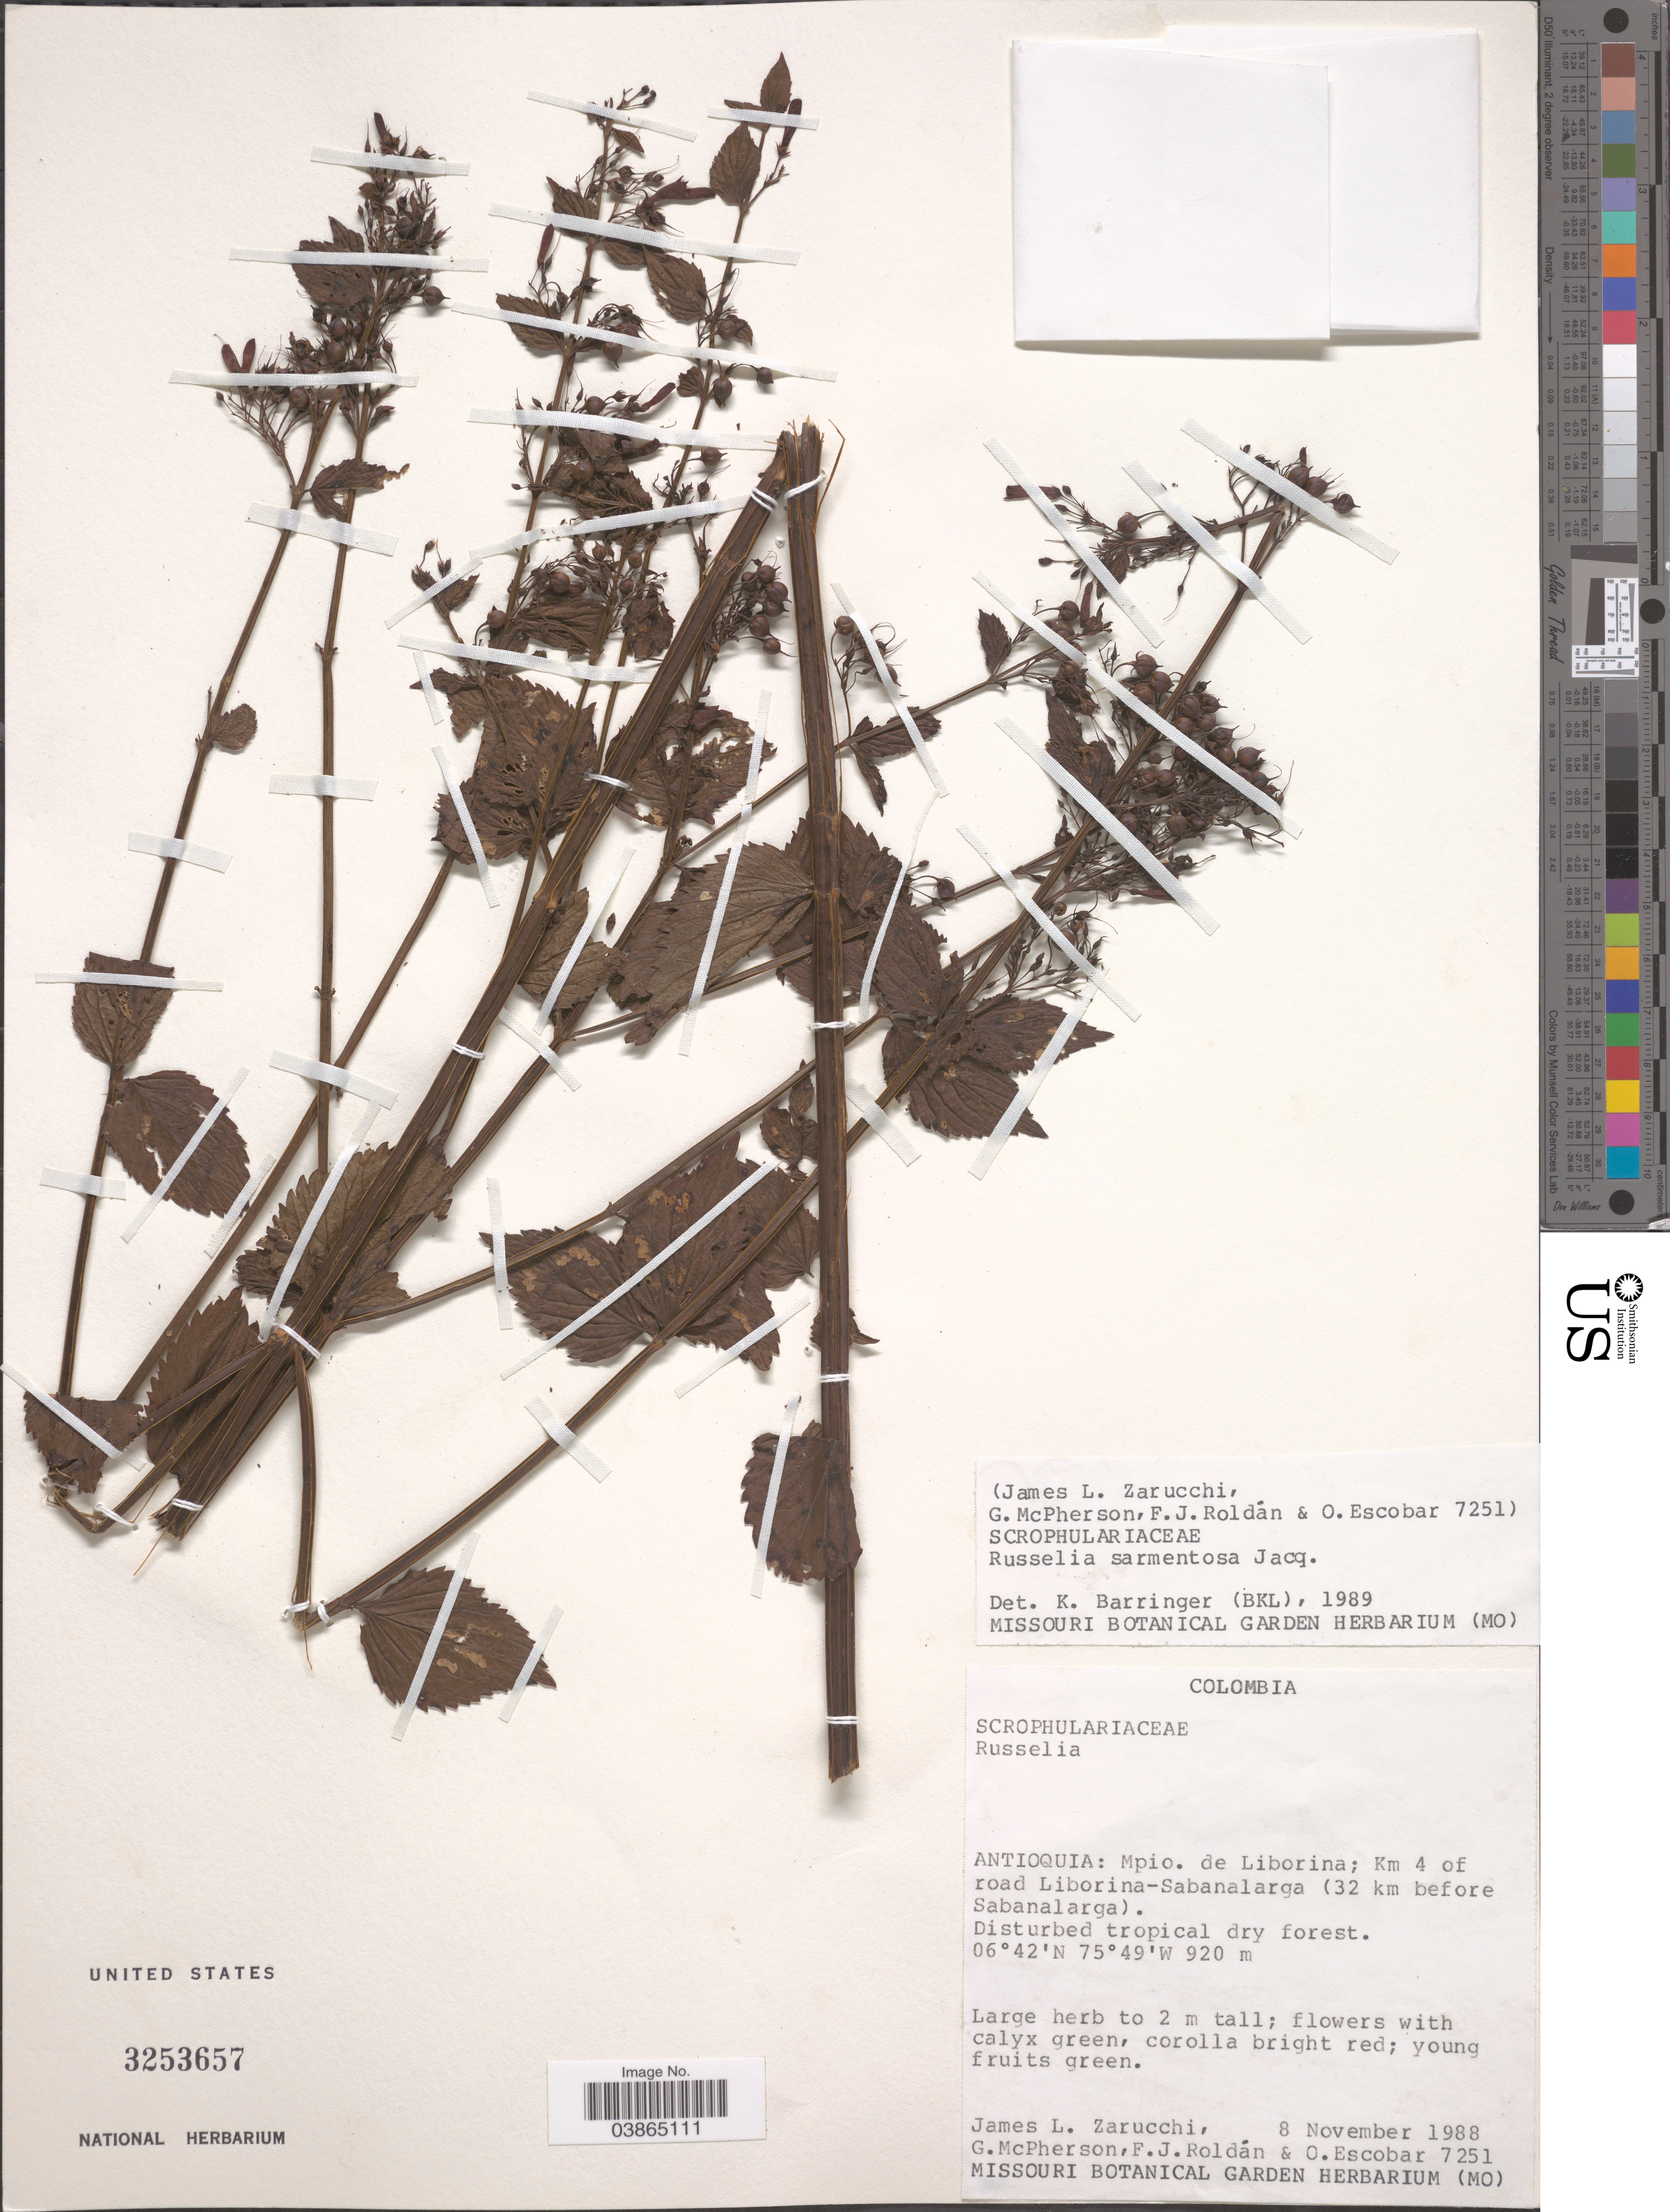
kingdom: Plantae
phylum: Tracheophyta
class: Magnoliopsida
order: Lamiales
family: Plantaginaceae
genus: Russelia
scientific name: Russelia sarmentosa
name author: Jacq.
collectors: J. L. Zarucchi, G. McPherson, F. J. Roldán & O. Escobar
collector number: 7251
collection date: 1988-11-08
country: Colombia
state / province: Antioquia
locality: Mpio. de Liborina; Km 4 of road Liborina-Sabanalarga (32 km before Sabanalarga).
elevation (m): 920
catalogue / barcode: US 3253657